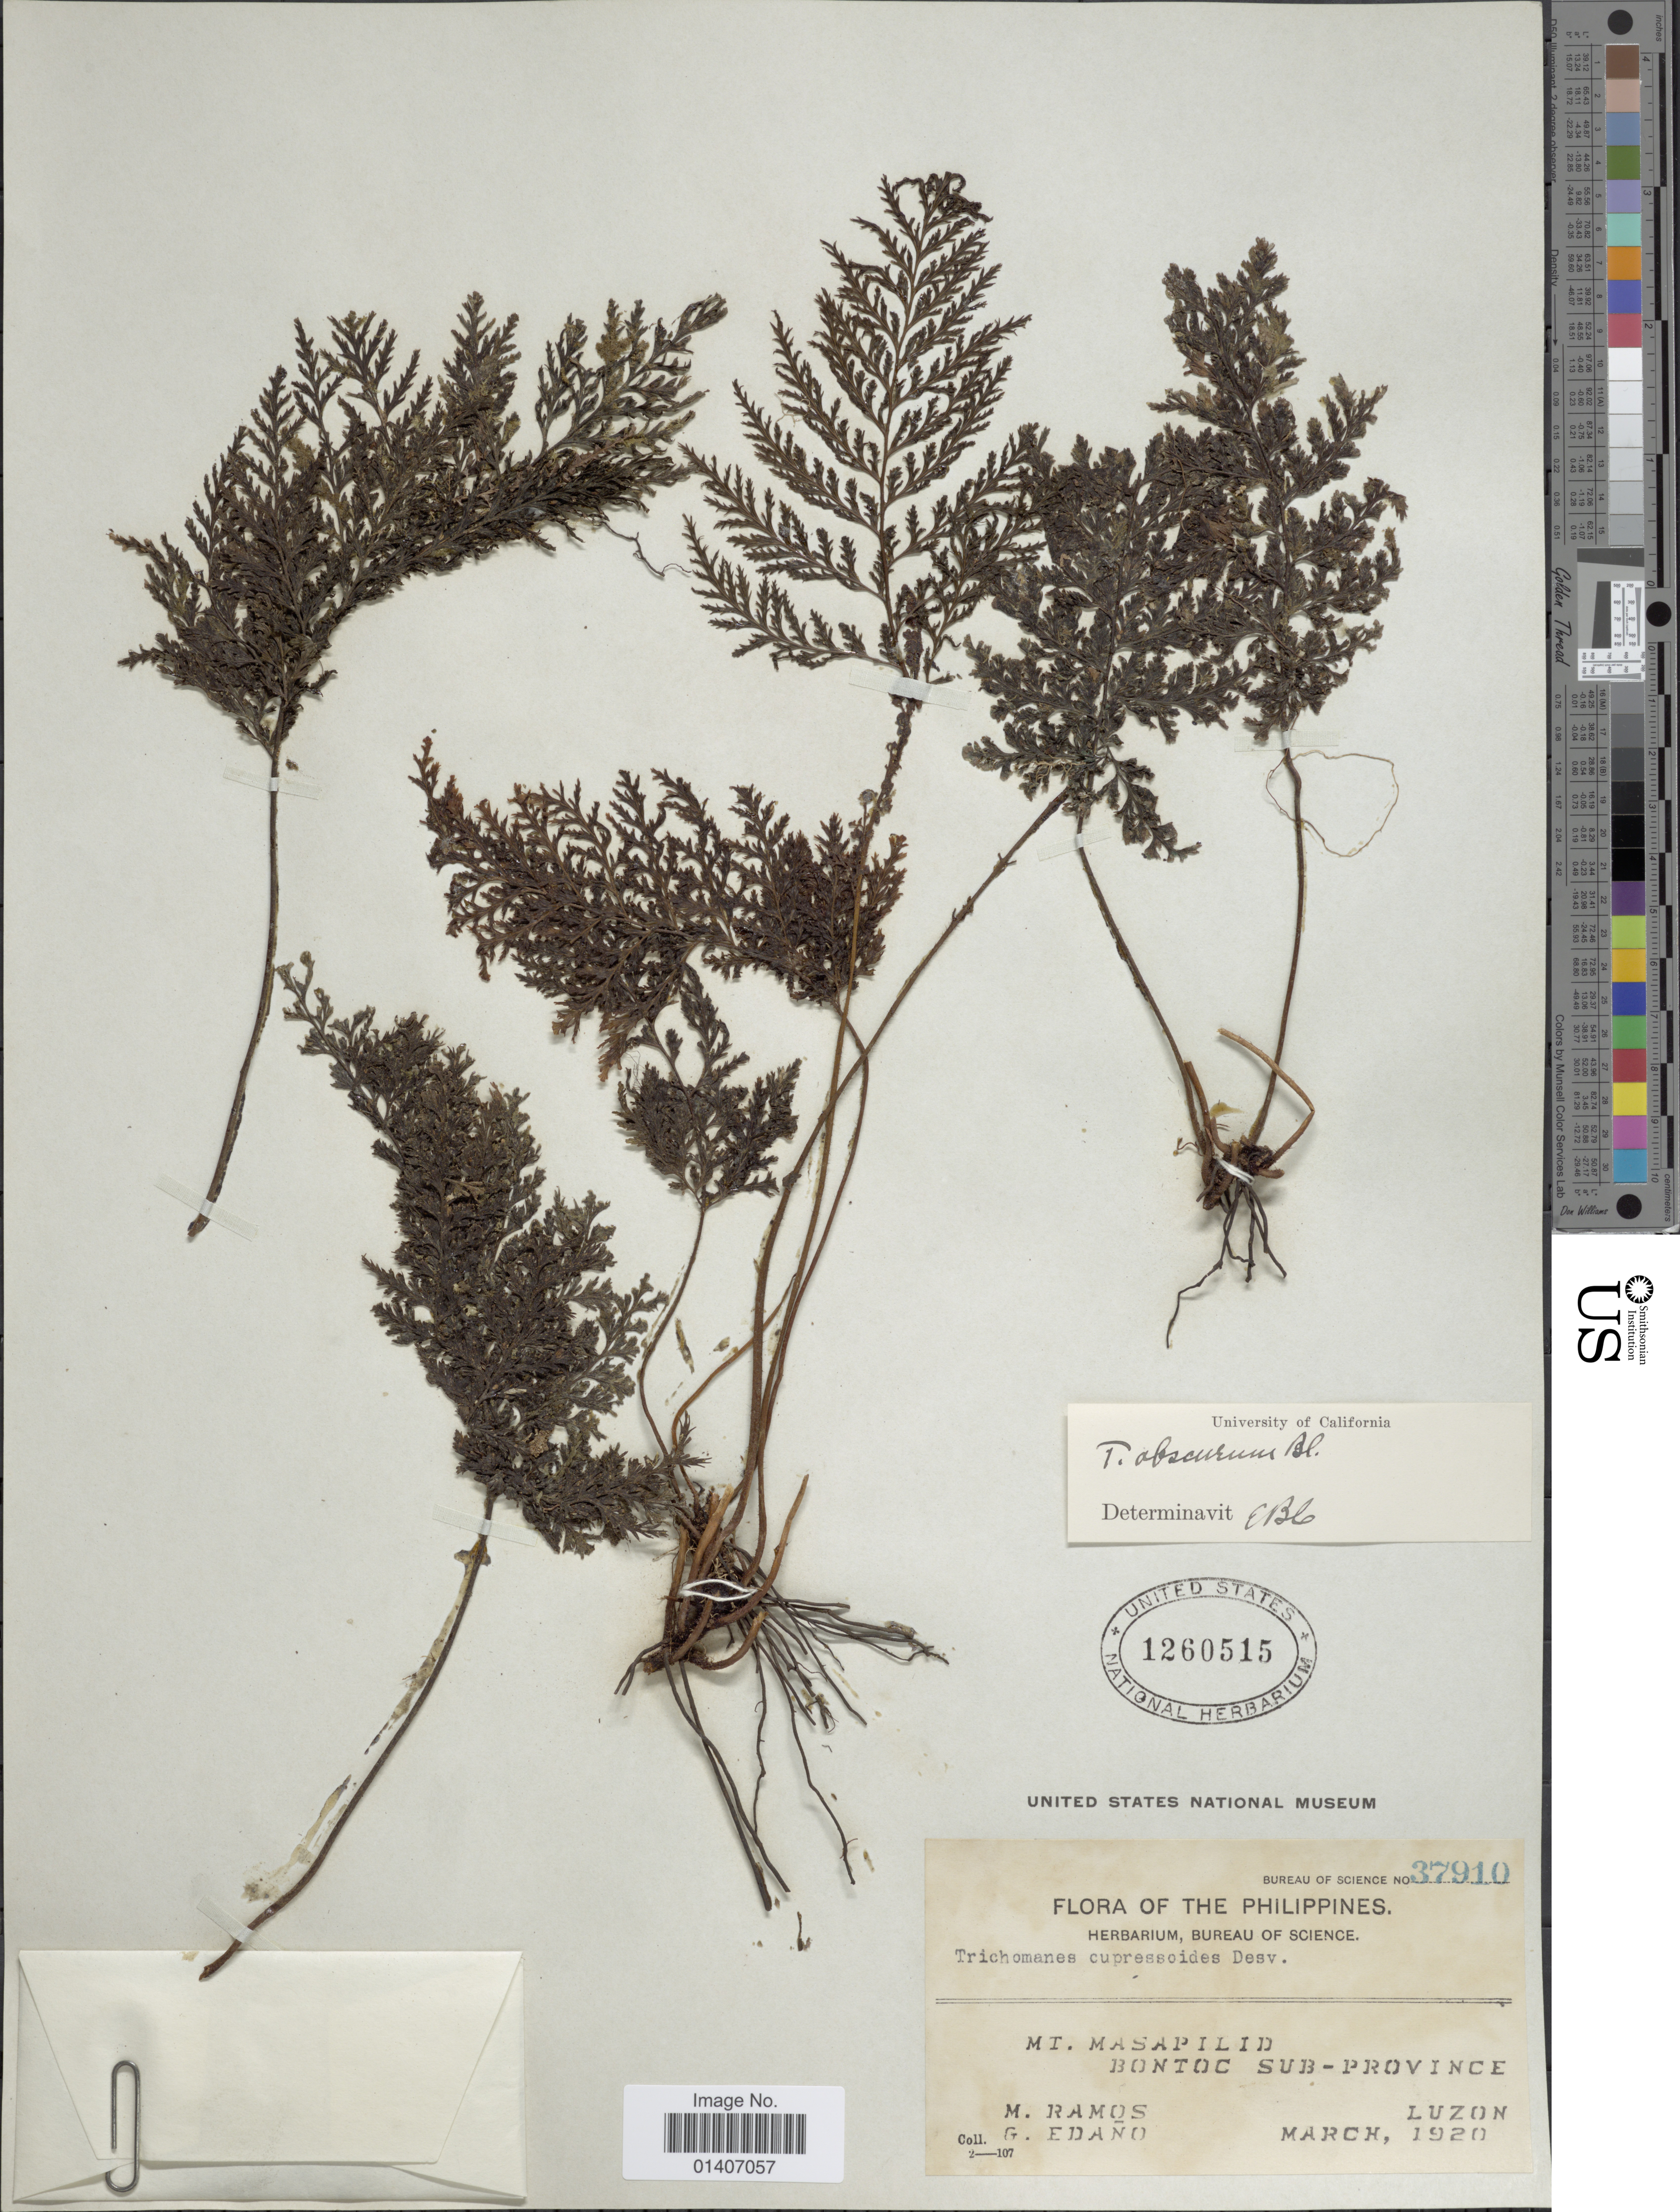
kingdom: Plantae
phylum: Tracheophyta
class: Polypodiopsida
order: Hymenophyllales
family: Hymenophyllaceae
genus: Abrodictyum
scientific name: Abrodictyum obscurum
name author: (Blume) Ebihara & K. Iwats.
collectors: M. Ramos & G. Edaño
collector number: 37910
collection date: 1920-03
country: Philippines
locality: Mt. Masapilid, Bontoc Sub-province, Luzon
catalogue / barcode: US 1260515